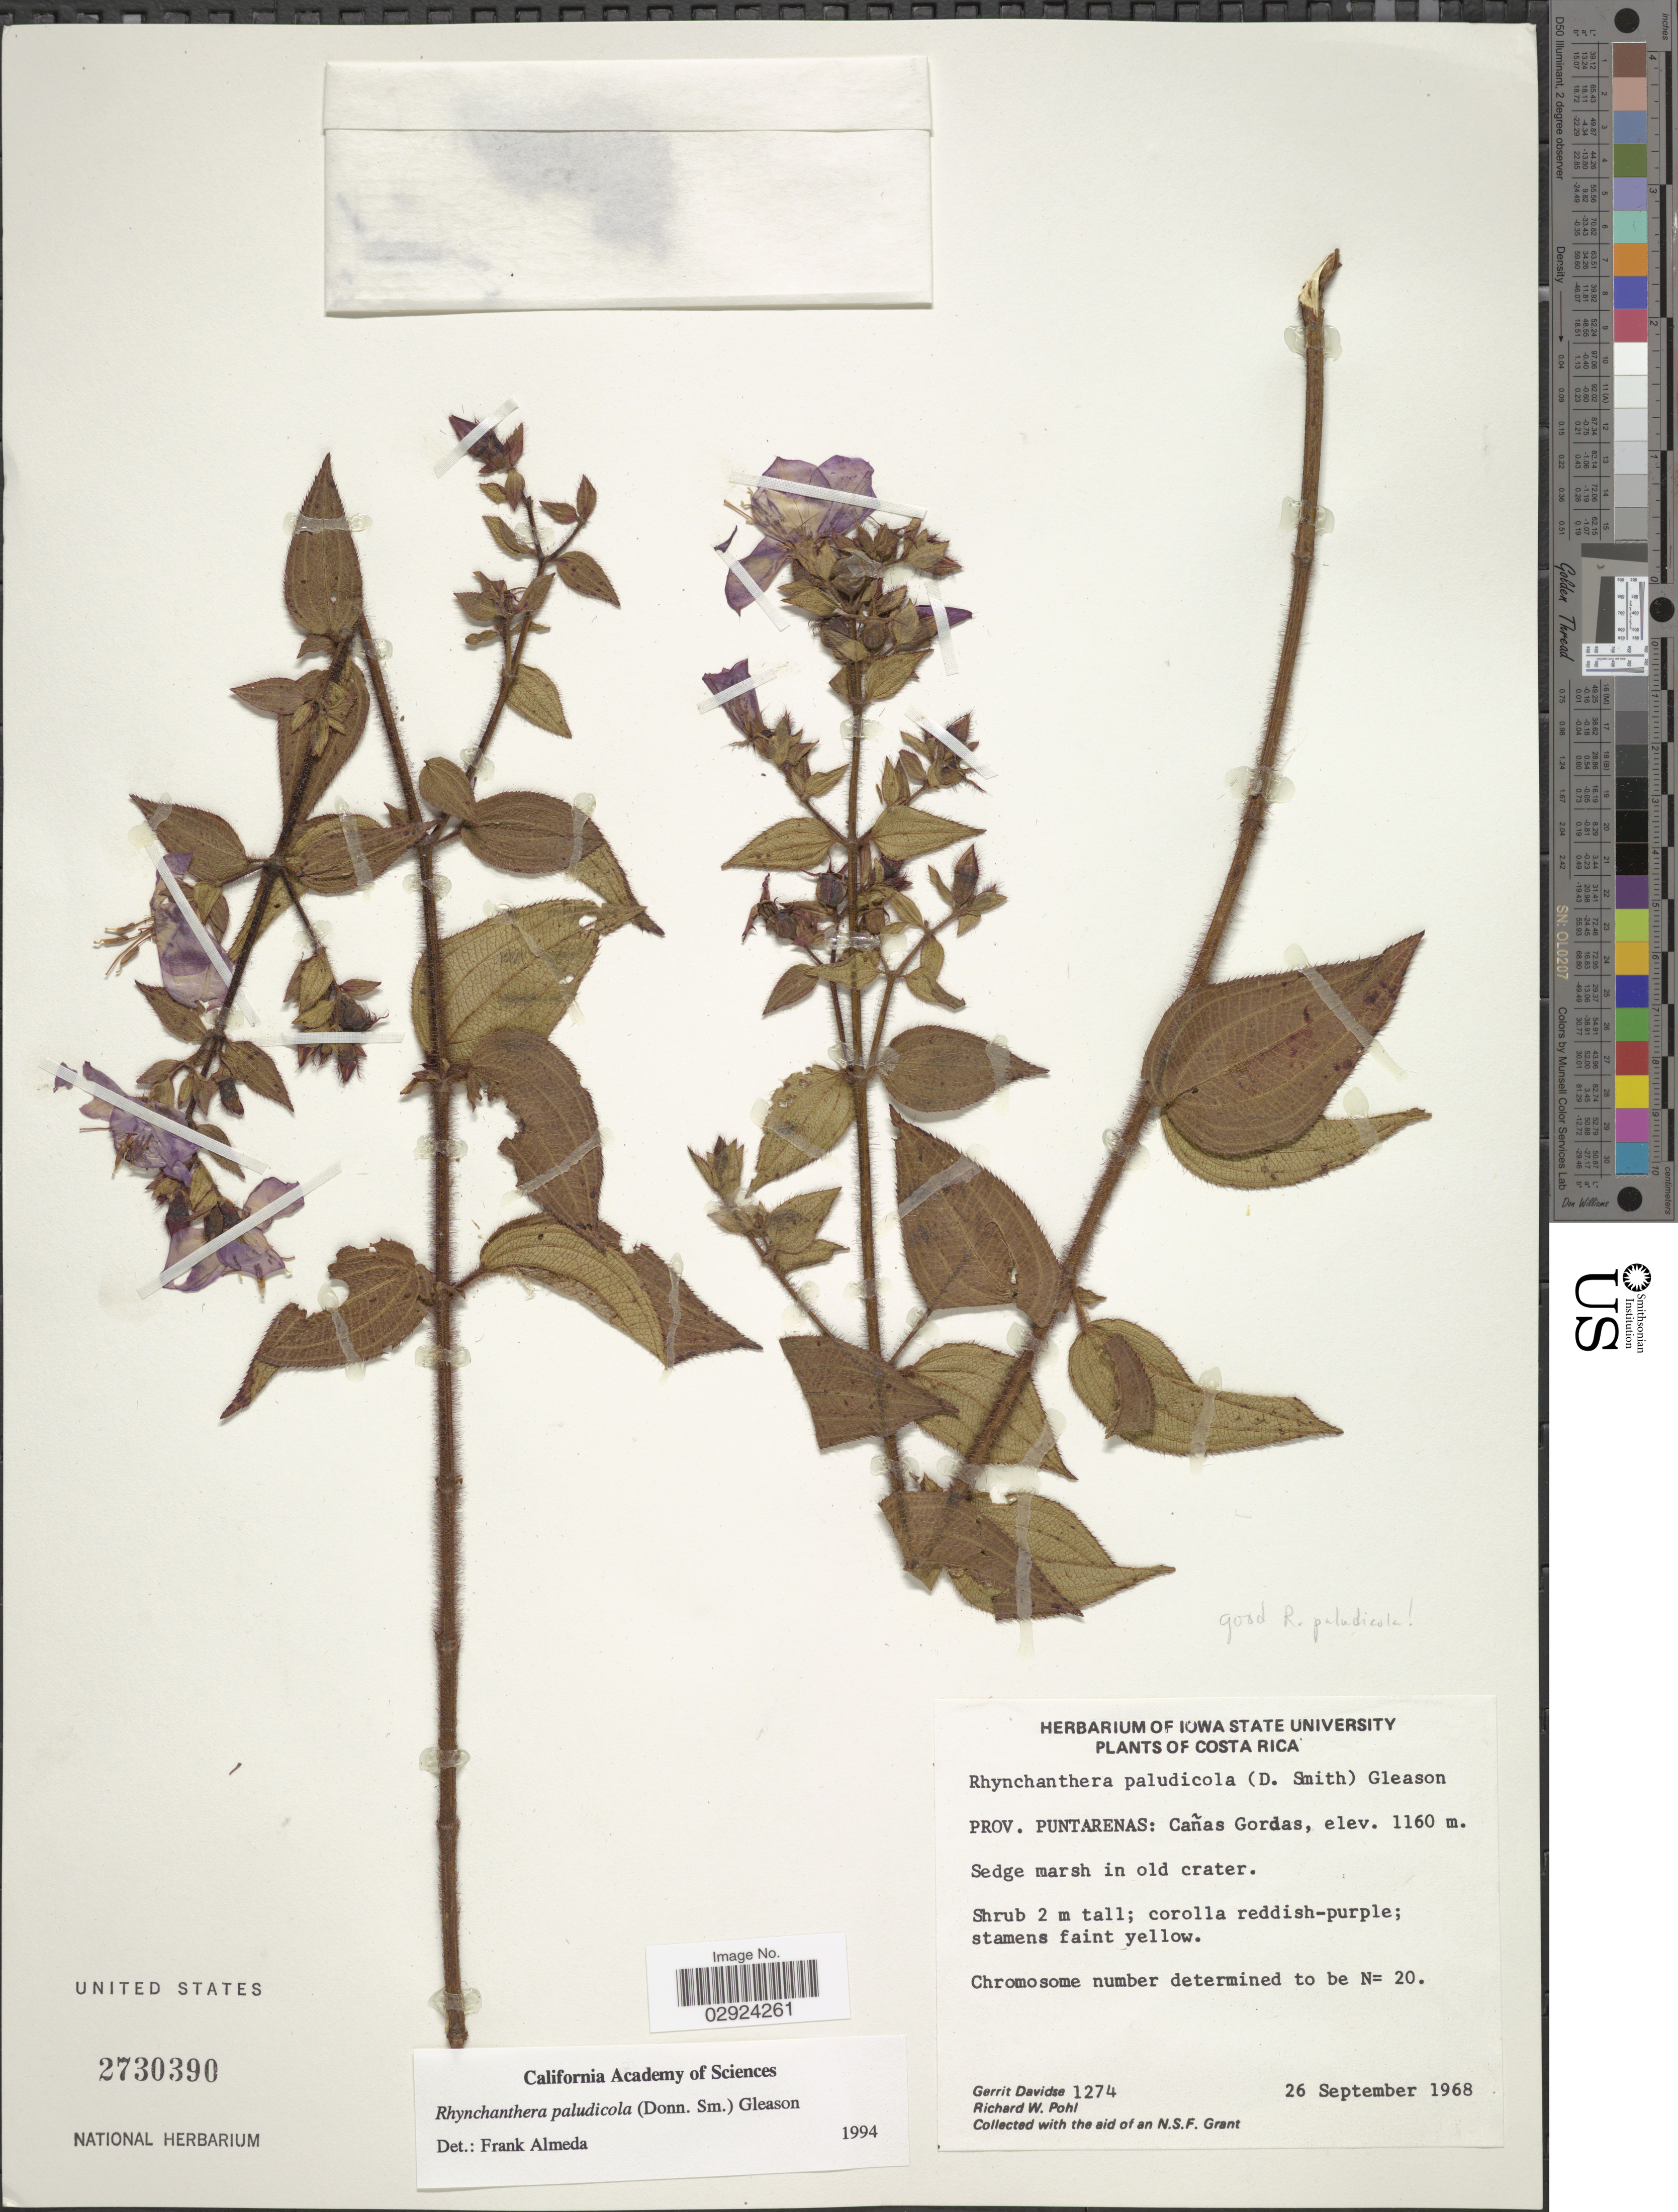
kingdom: Plantae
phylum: Tracheophyta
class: Magnoliopsida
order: Myrtales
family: Melastomataceae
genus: Rhynchanthera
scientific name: Rhynchanthera paludicola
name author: (Donn. Sm.) Gleason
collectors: G. Davidse & R. W. Pohl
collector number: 1274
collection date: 1968-09-26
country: Costa Rica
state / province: Puntarenas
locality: Prov. Puntarenas: Cañas Gordas.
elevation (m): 1160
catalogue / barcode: US 2730390